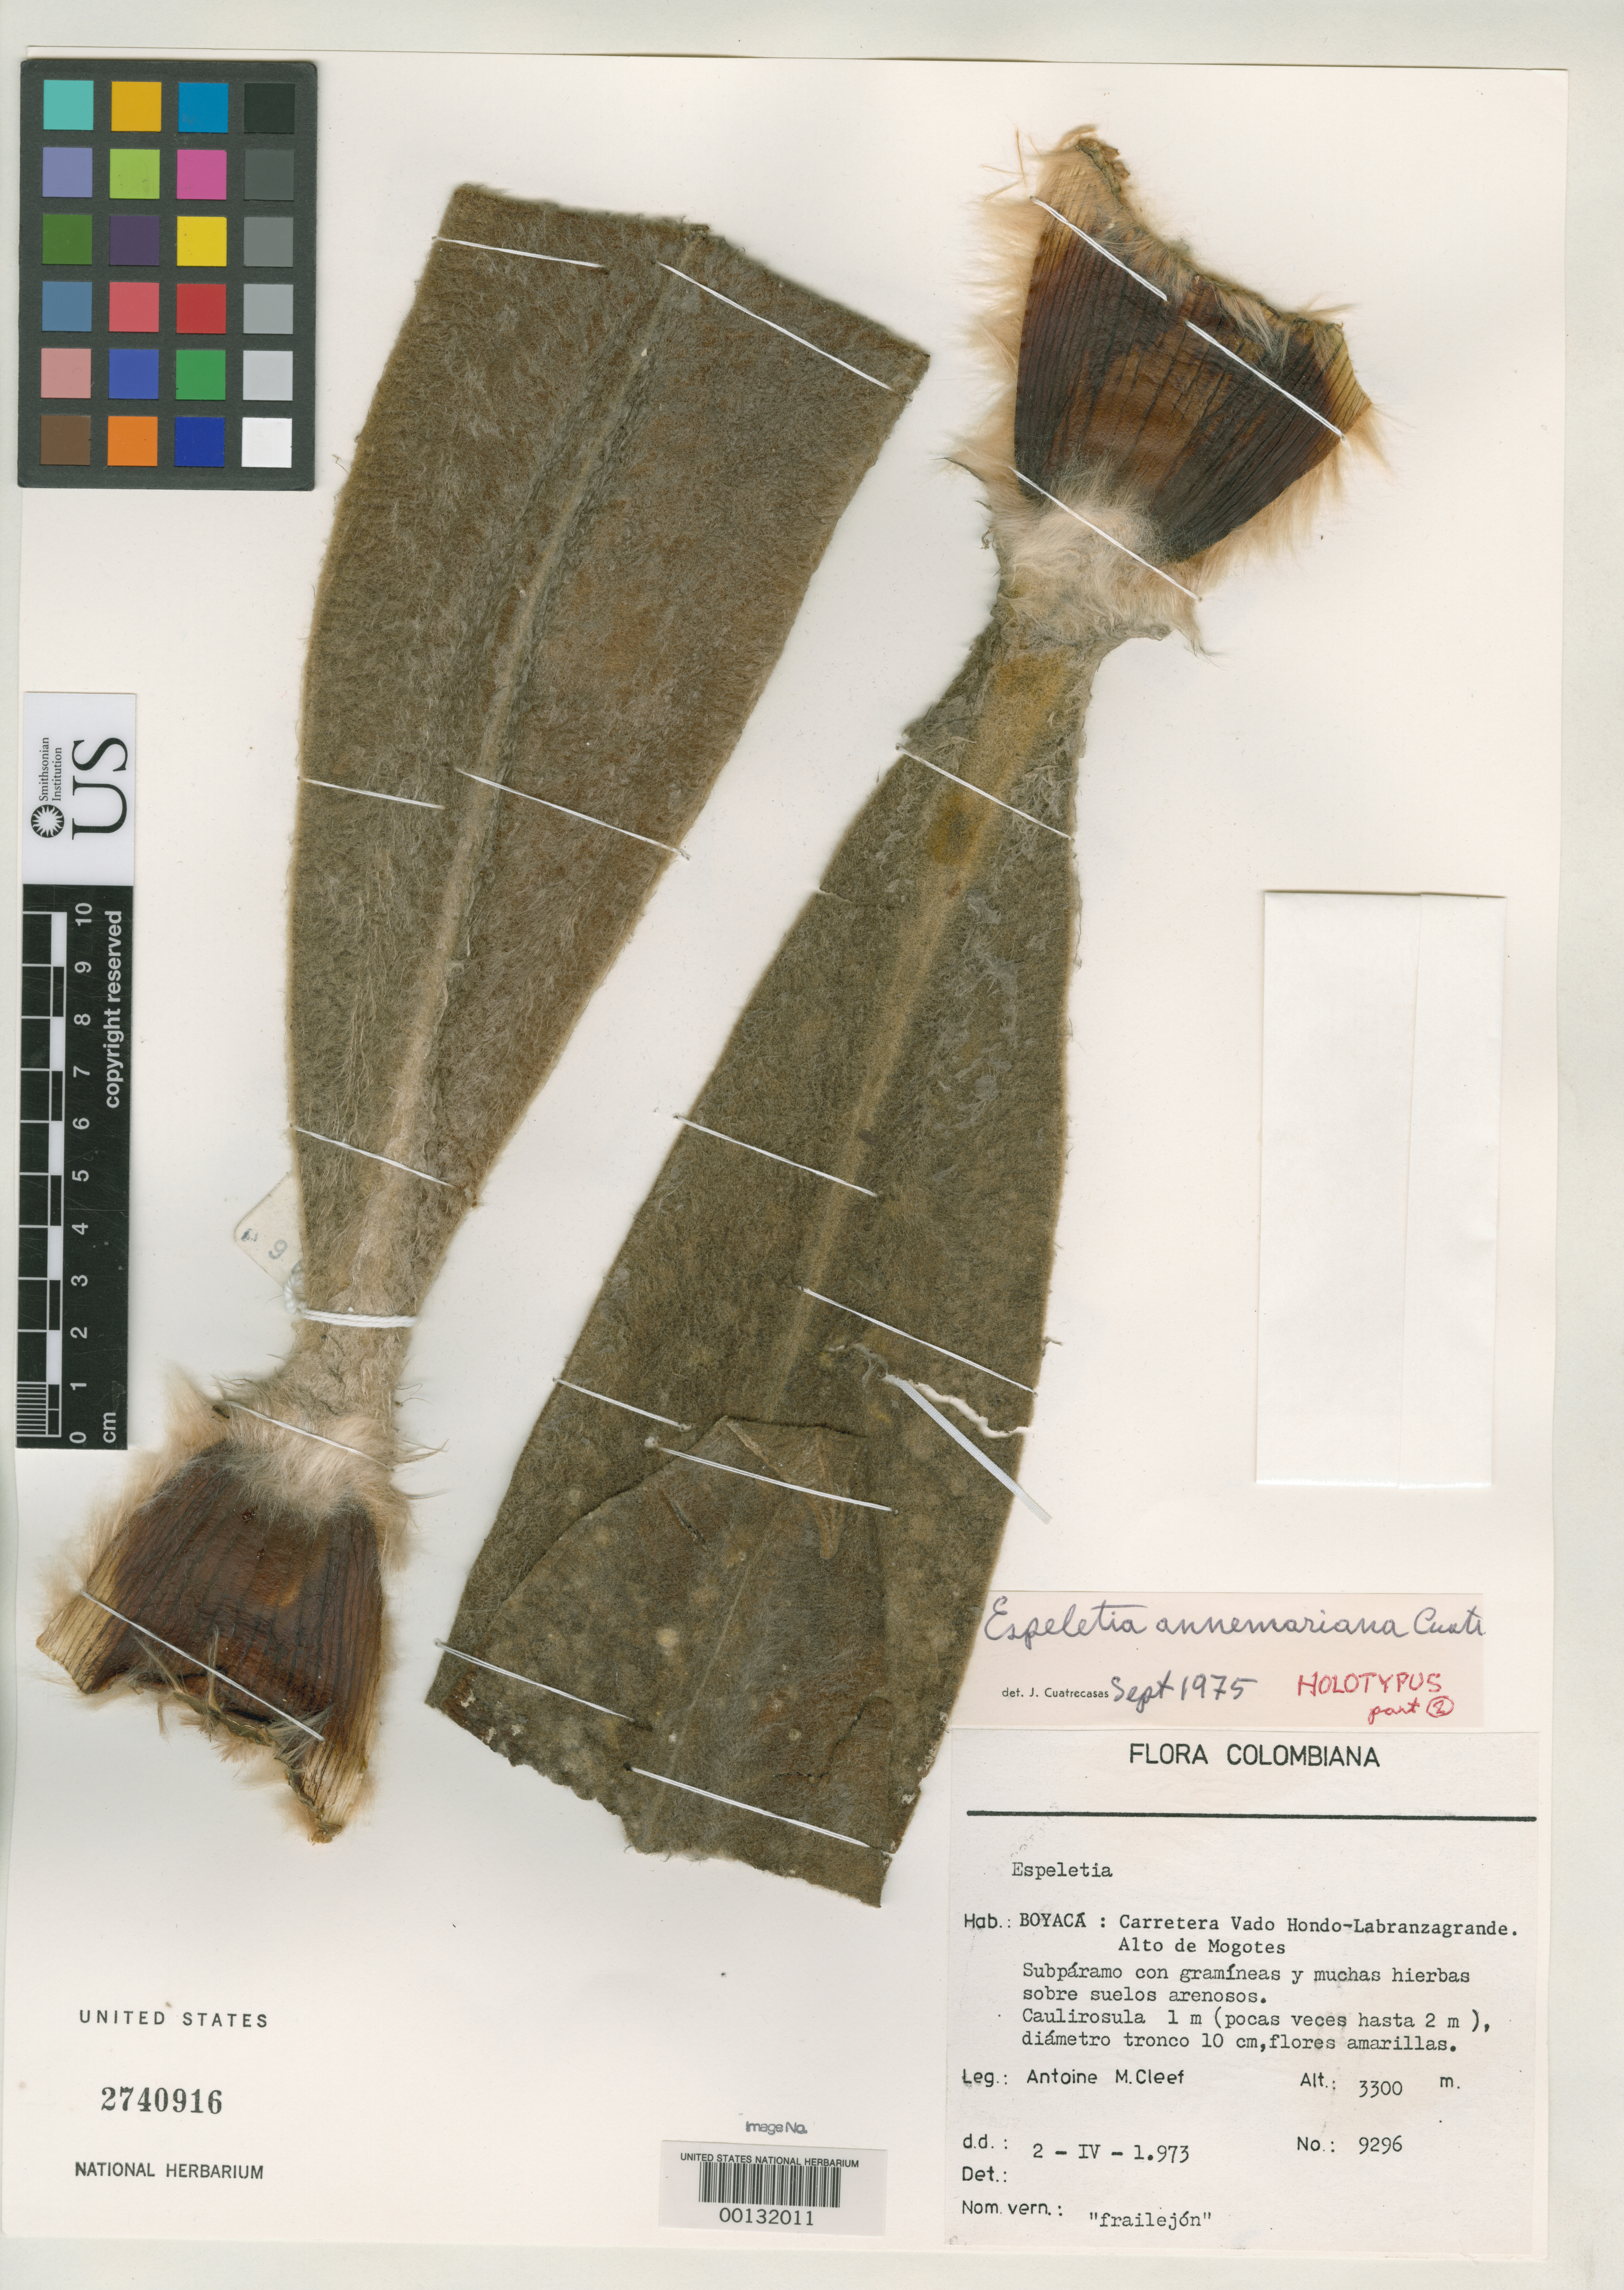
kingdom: Plantae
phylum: Tracheophyta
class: Magnoliopsida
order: Asterales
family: Asteraceae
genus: Espeletia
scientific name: Espeletia annemariana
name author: Cuatrec.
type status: Holotype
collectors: A. M. Cleef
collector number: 9296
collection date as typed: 02 Apr 1973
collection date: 1973-04-02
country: Colombia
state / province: Boyacá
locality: Carretera Vado Hondo-LAbranza Grande, Alto de Mogotes.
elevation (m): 3300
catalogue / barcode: US 2740916